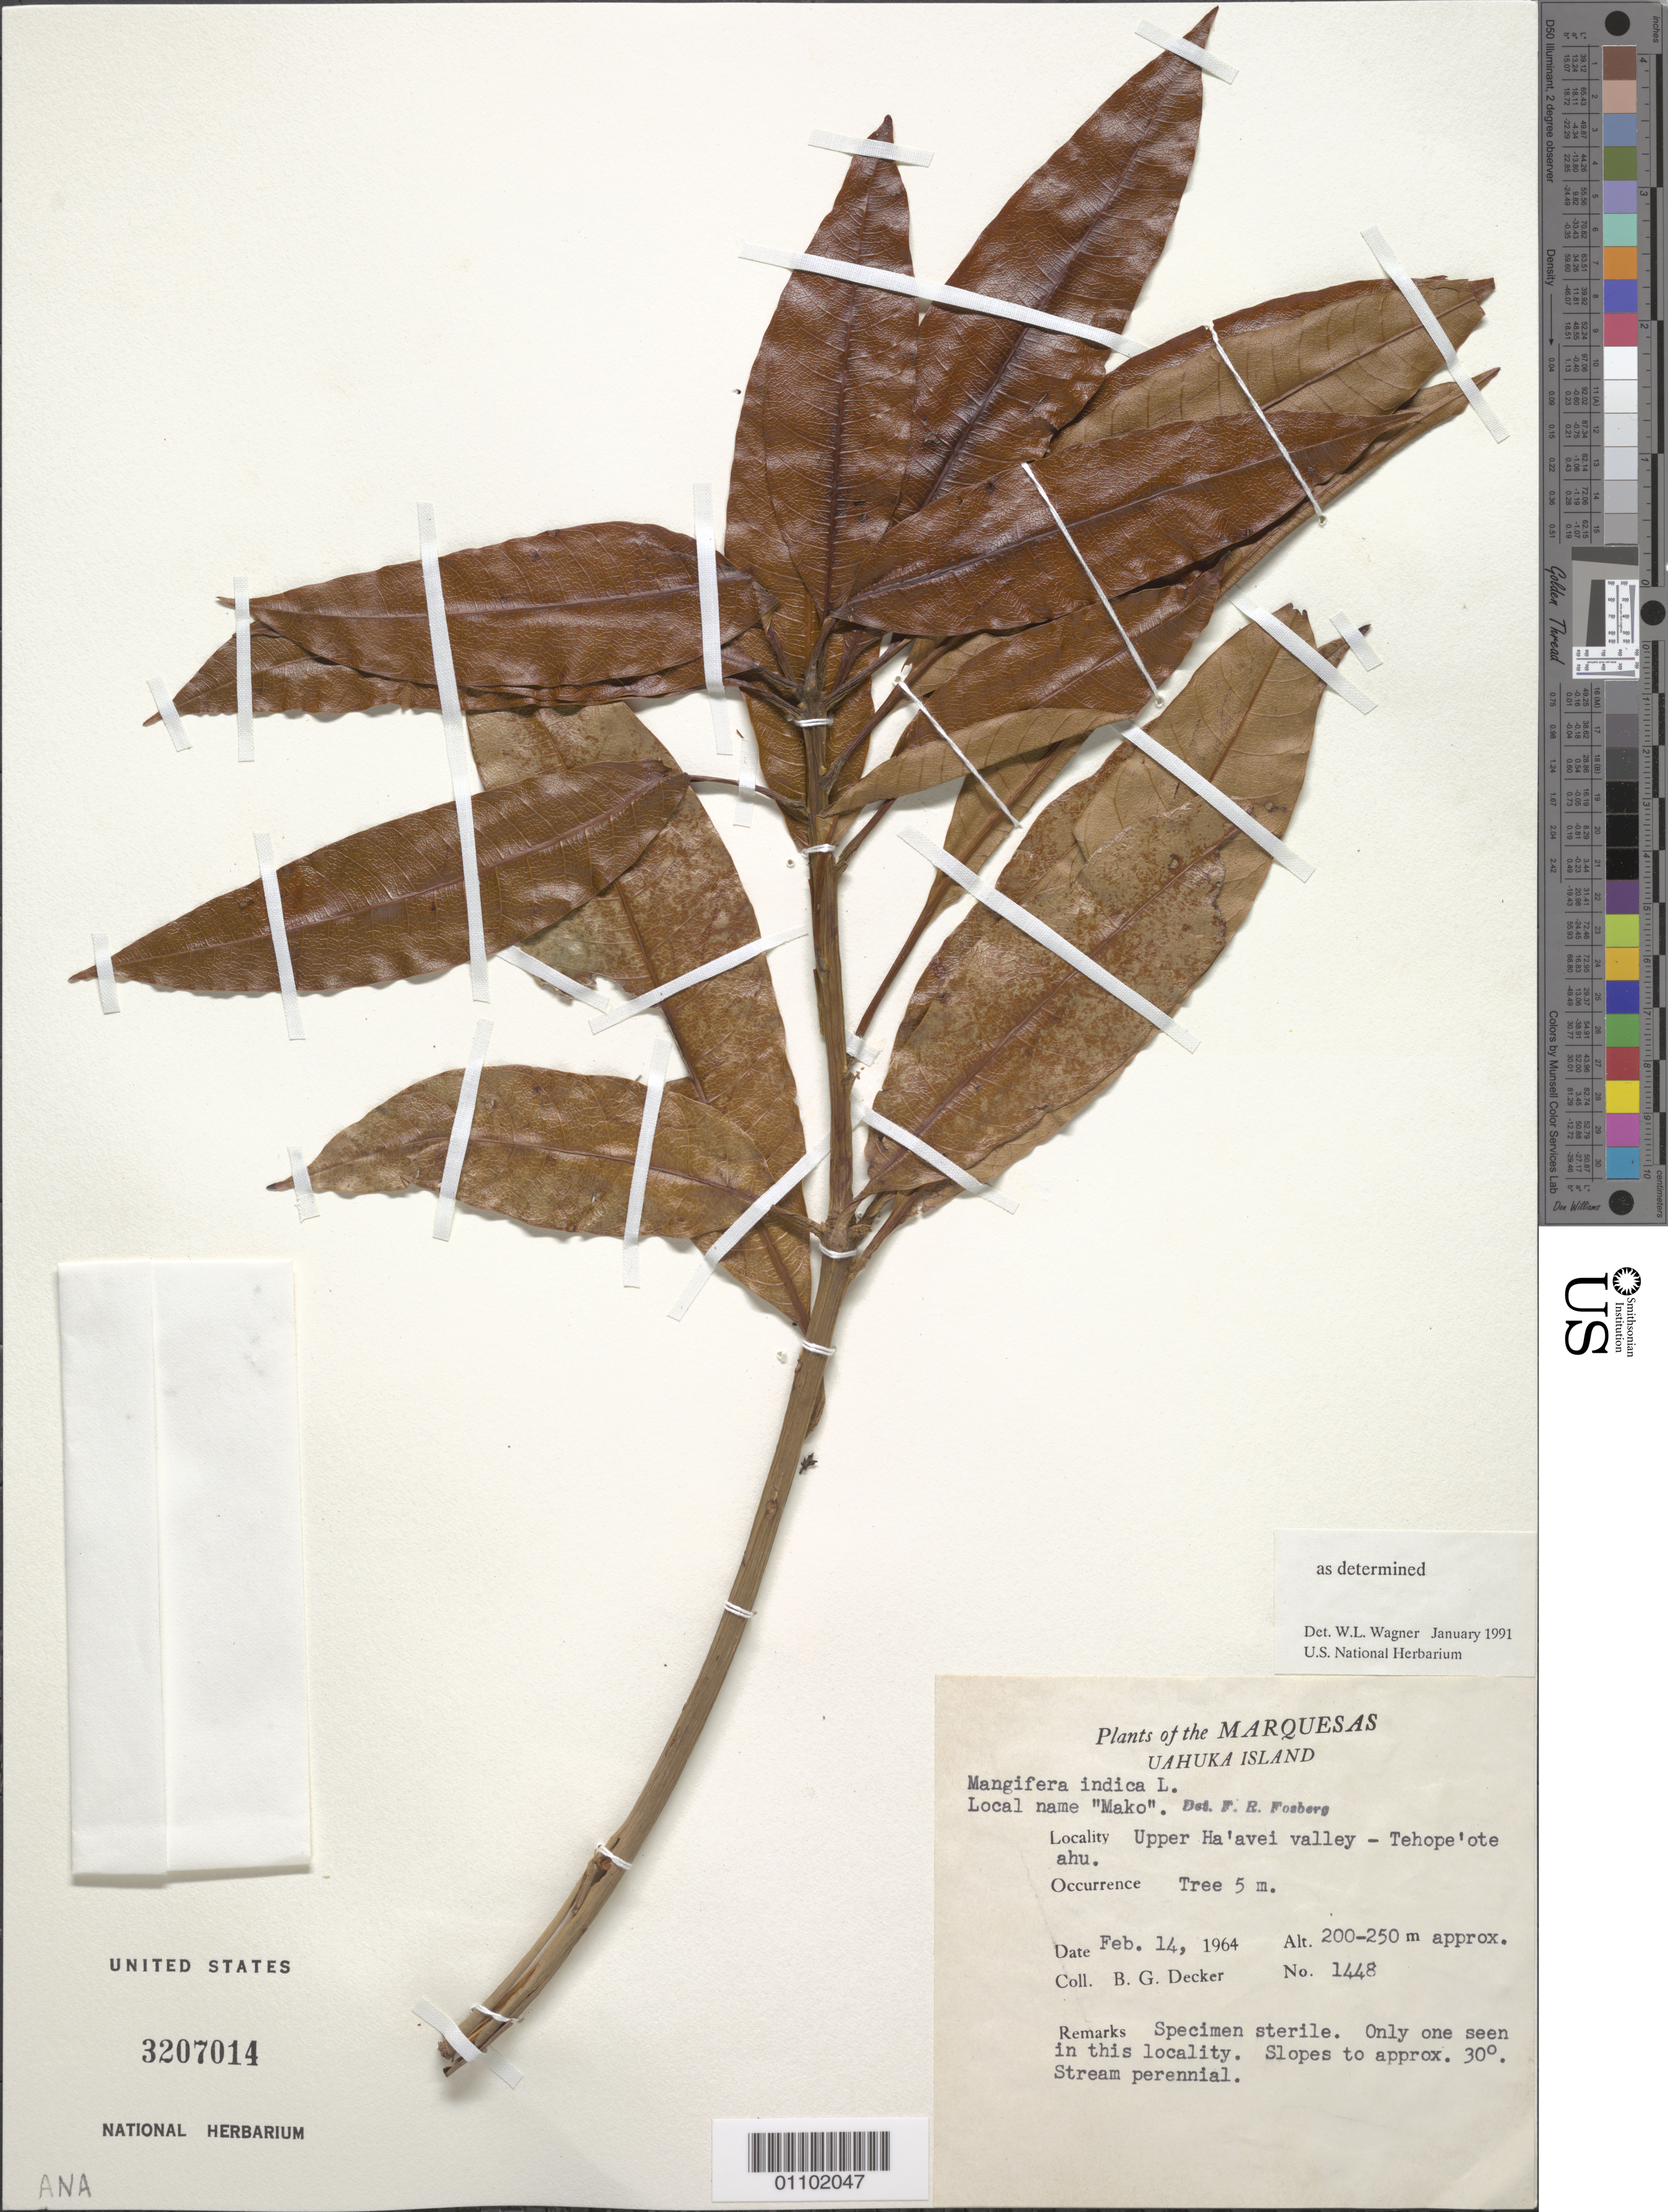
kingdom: Plantae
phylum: Tracheophyta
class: Magnoliopsida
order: Sapindales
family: Anacardiaceae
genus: Mangifera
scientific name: Mangifera indica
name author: L.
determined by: Wagner, W. L., (BOT), Smithsonian Institution - National Museum of Natural History (UNITED STATES)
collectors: B. G. Decker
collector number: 1448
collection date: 1964-02-14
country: French Polynesia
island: Ua Huka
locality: Upper Ha'avei Valley, Tehope'ote ahu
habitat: Slopes to 30°, stream perrenial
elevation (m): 200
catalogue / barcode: US 3207014